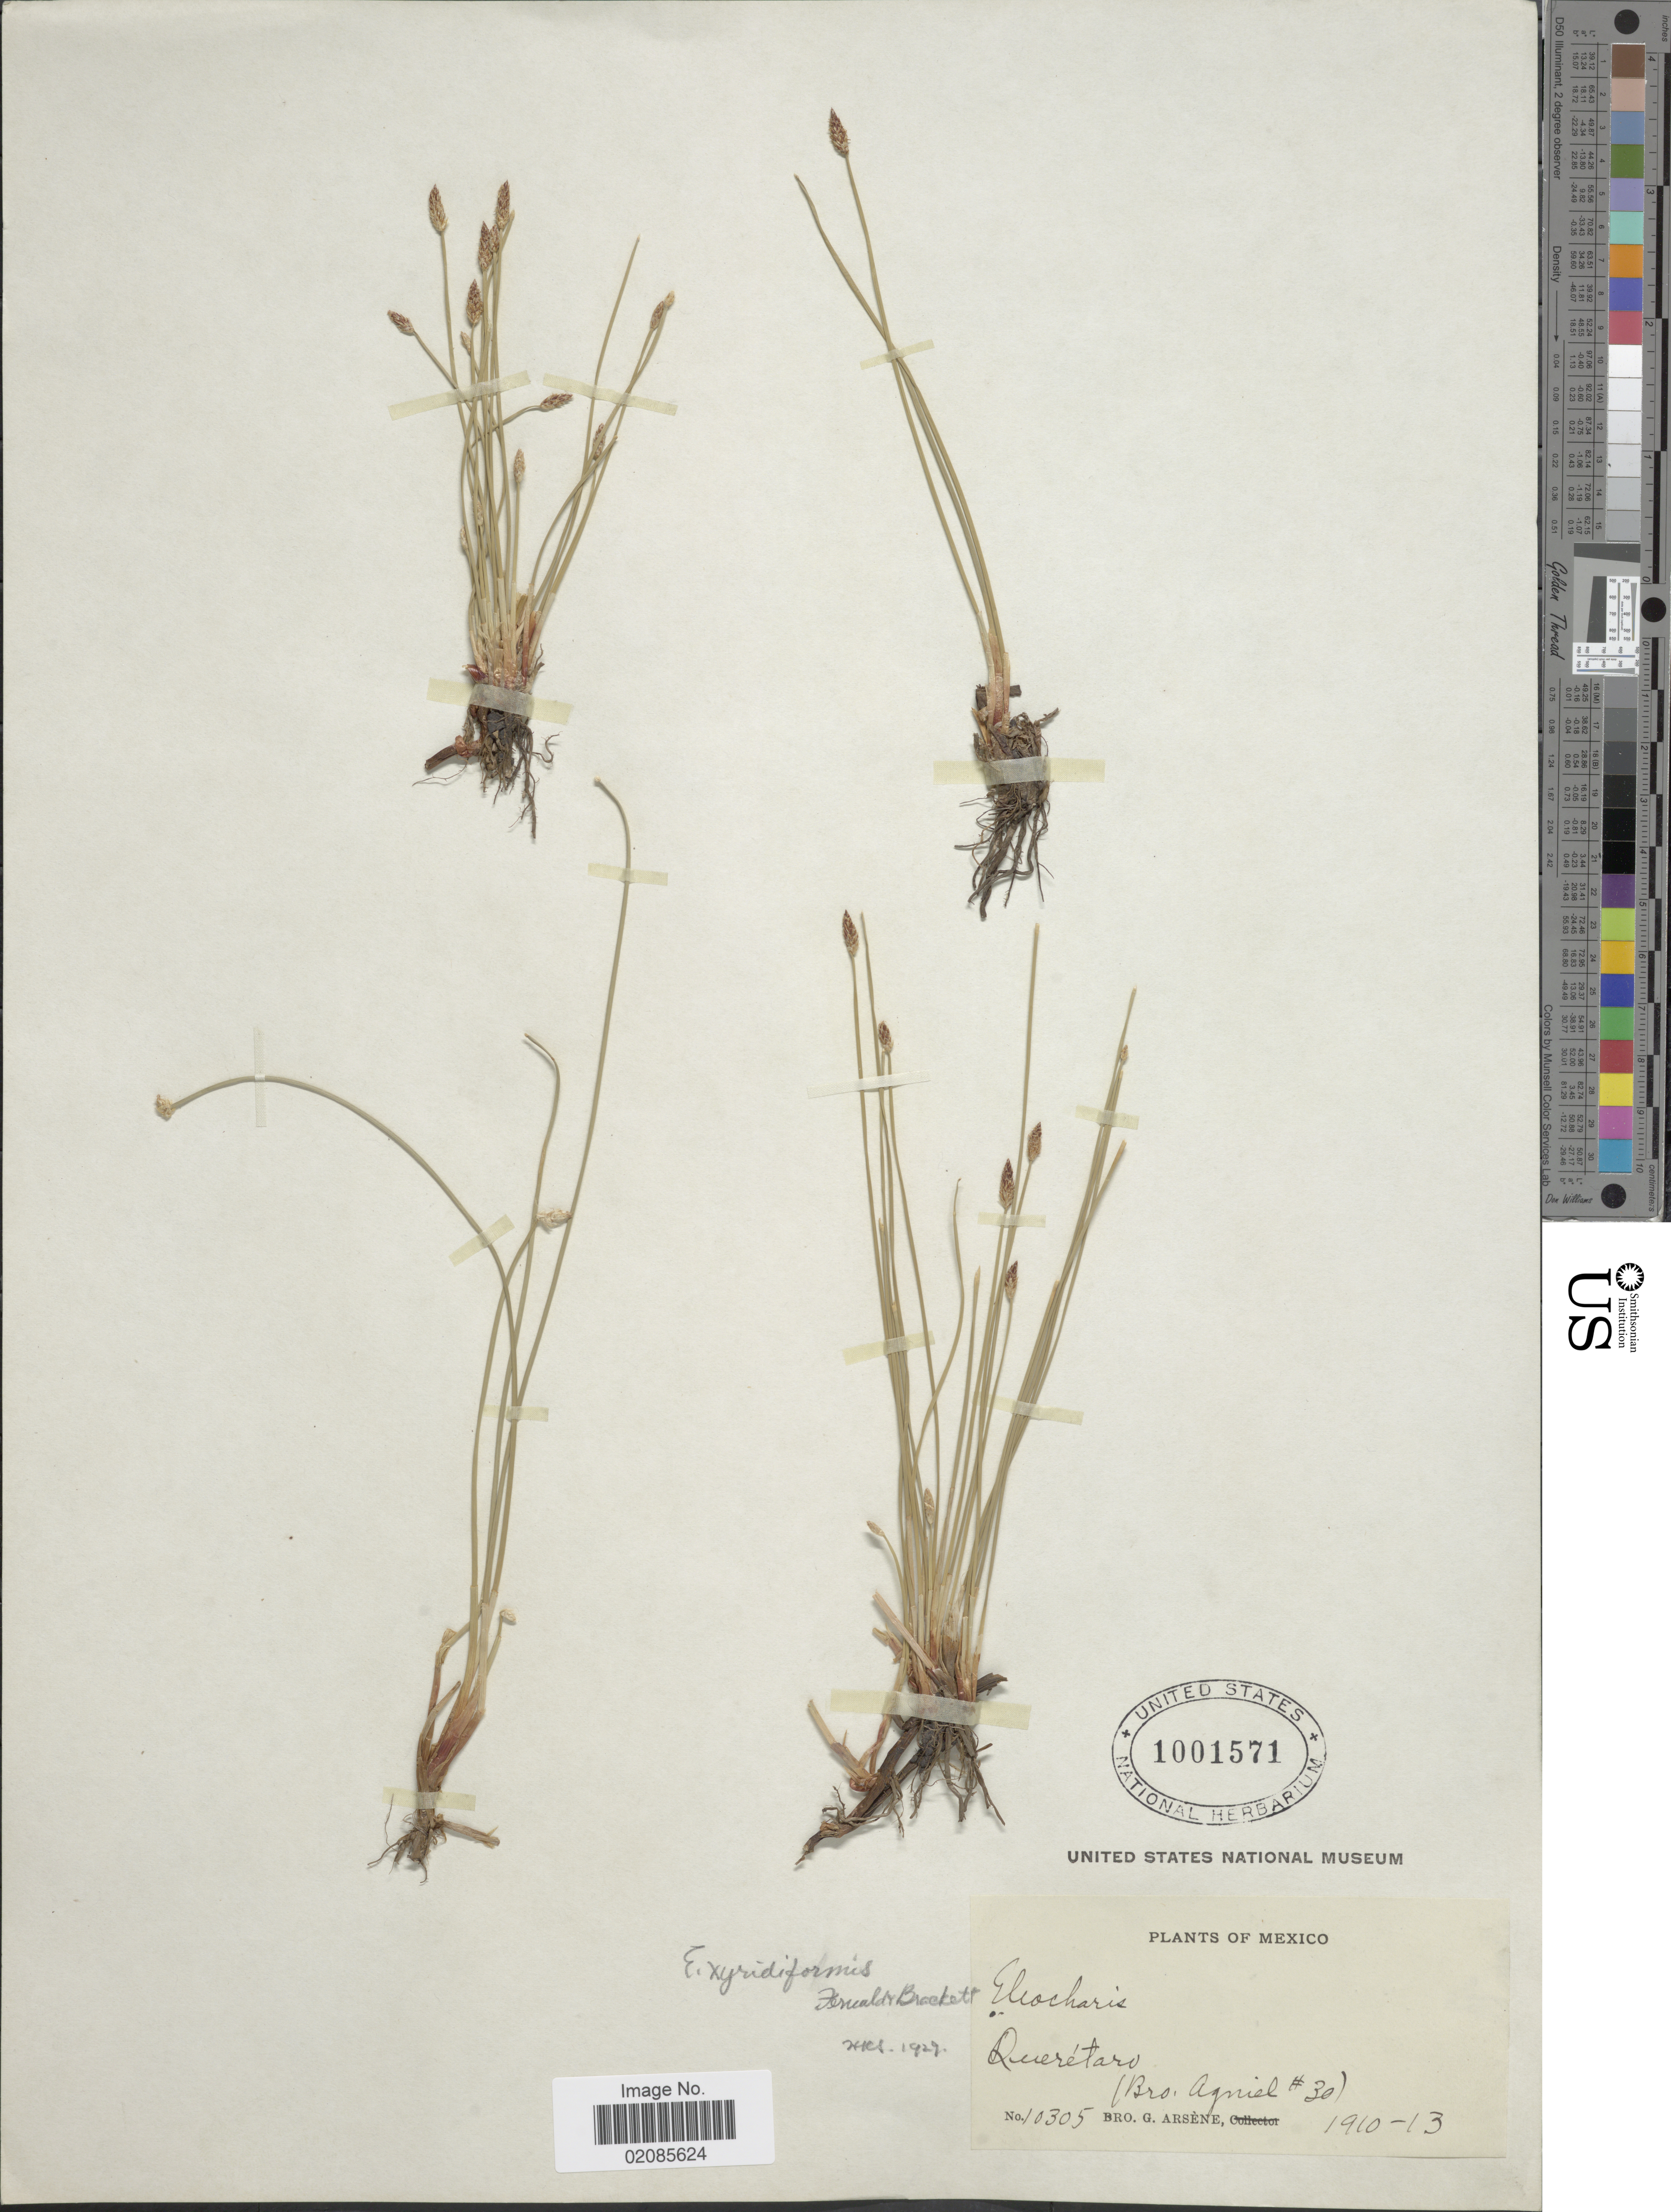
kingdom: Plantae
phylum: Tracheophyta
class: Liliopsida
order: Poales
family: Cyperaceae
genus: Eleocharis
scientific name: Eleocharis macrostachya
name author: Britton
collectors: Bro. Agniel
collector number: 10305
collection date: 1910/1913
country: Mexico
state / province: Querétaro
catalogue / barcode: US 1001571